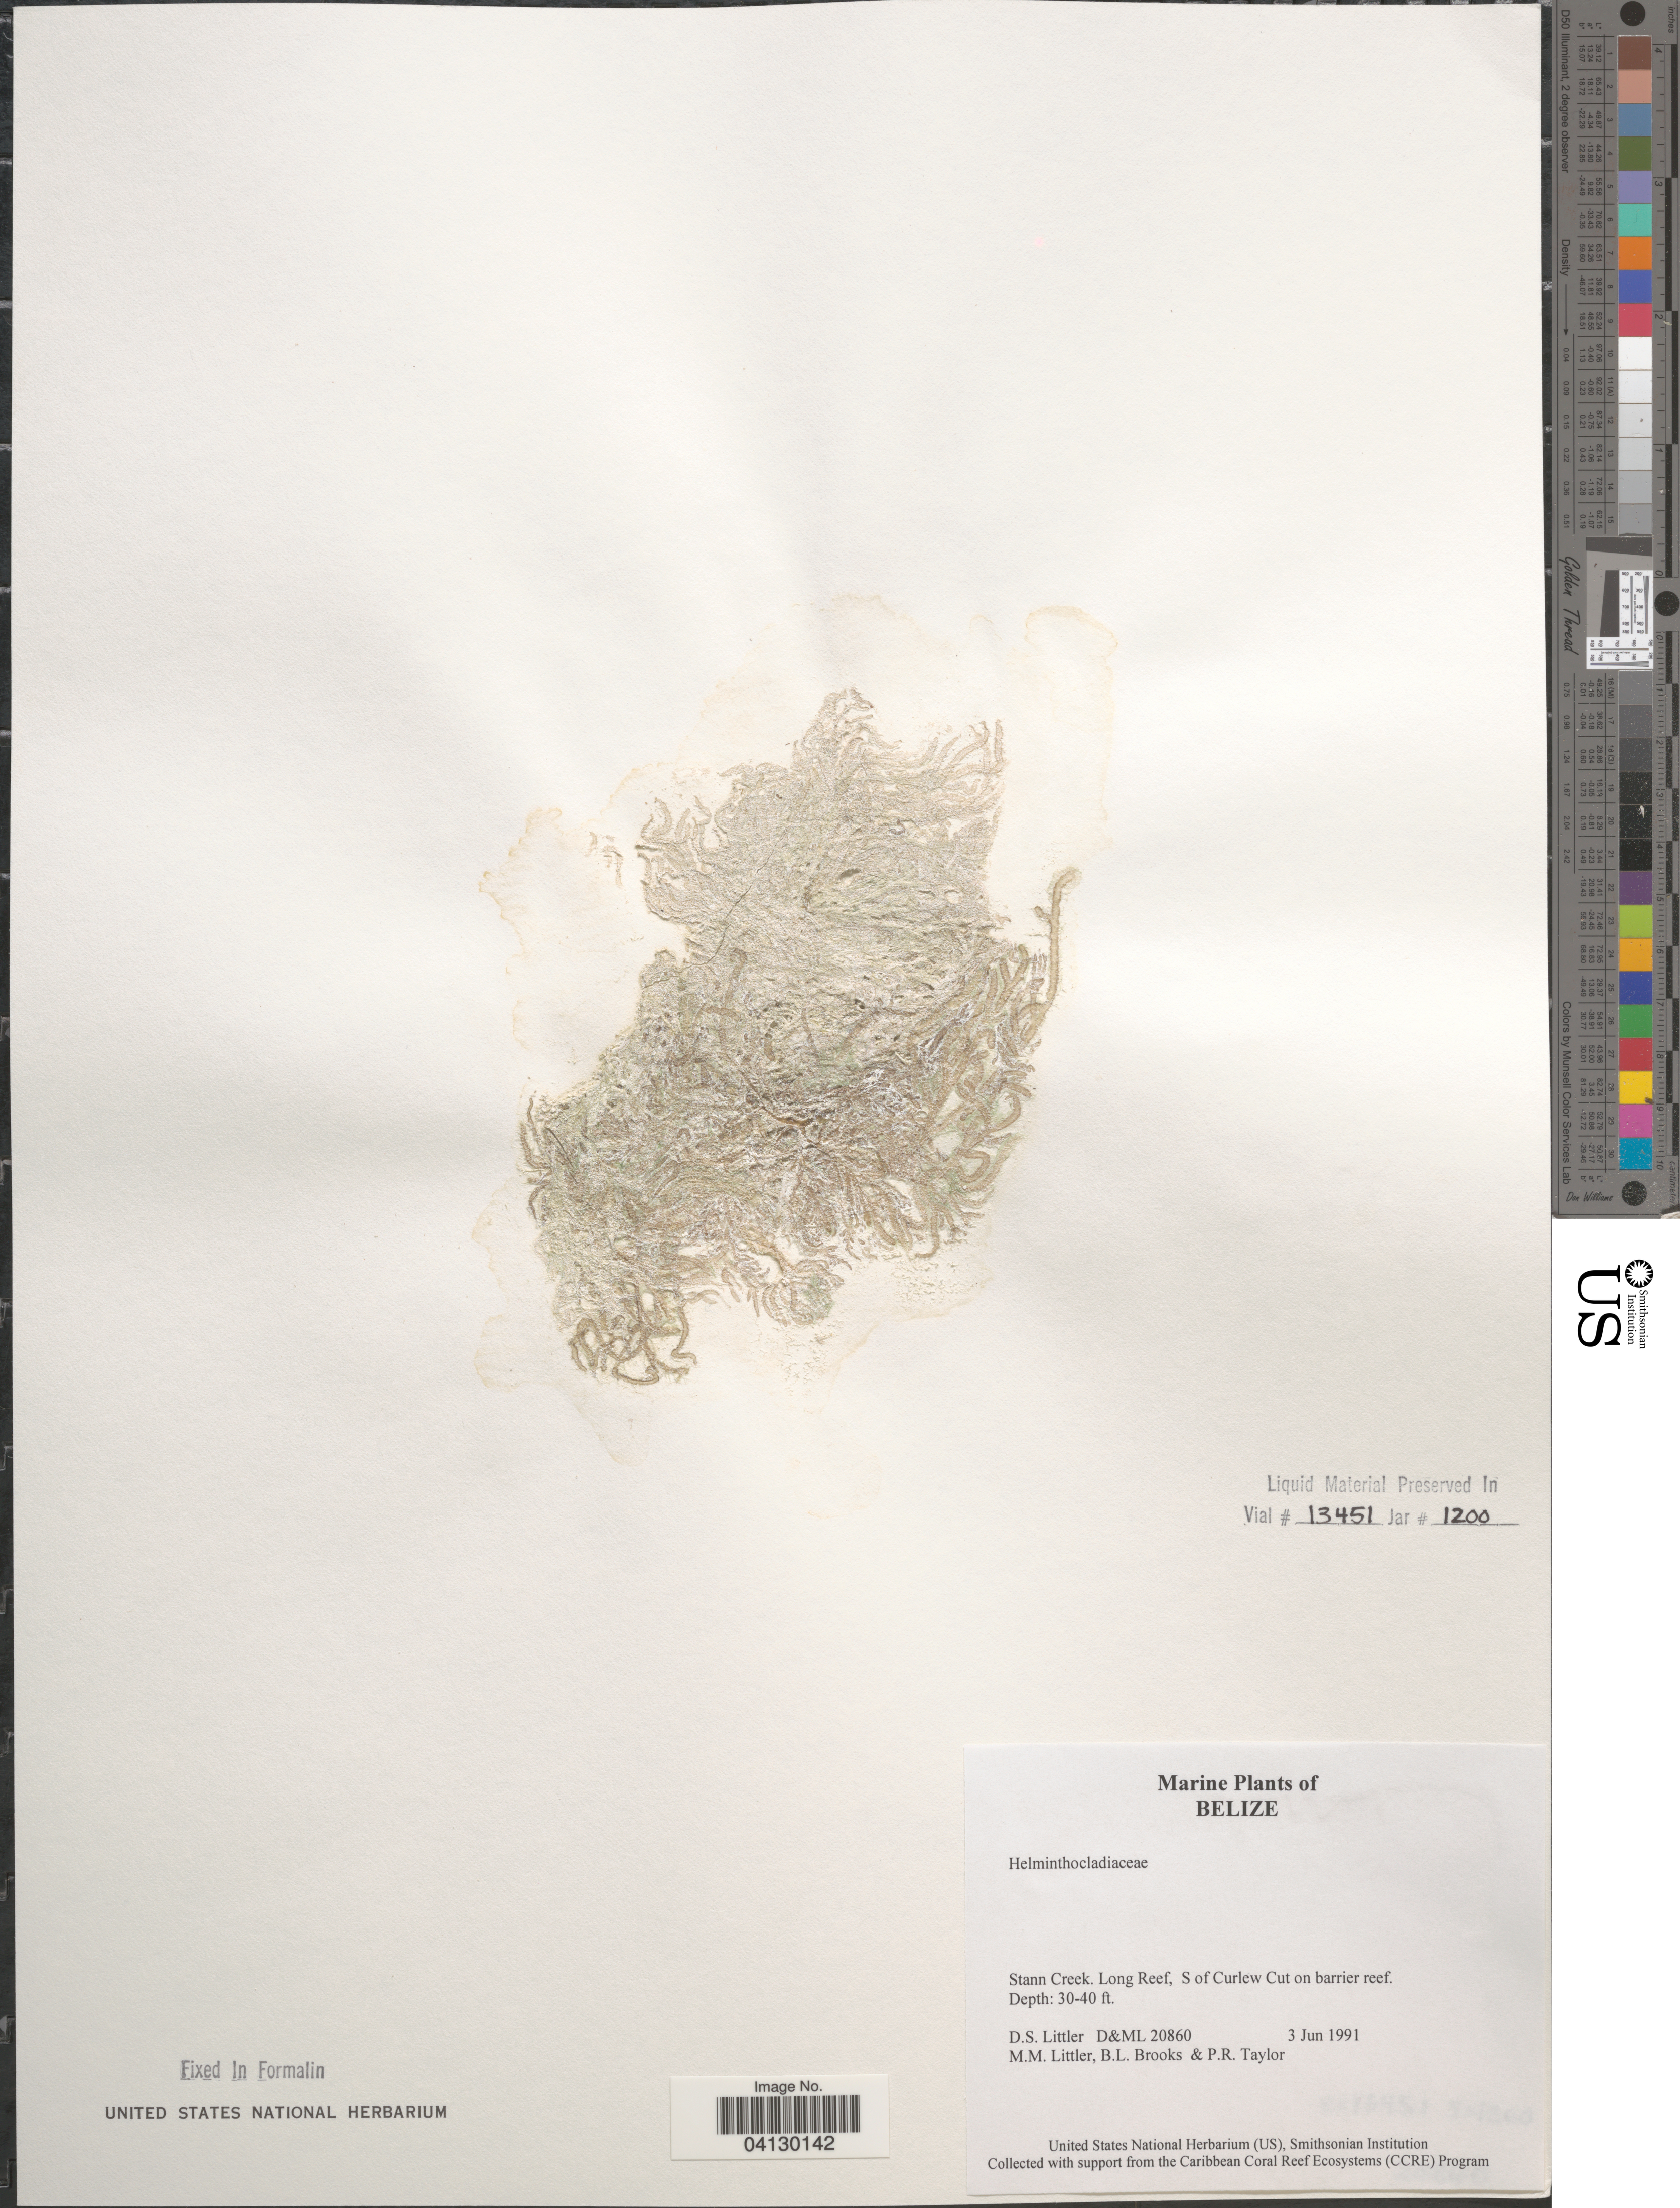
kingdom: Plantae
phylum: Rhodophyta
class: Florideophyceae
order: Corallinales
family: Corallinaceae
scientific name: Crustose Coralline Algae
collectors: D. S. Littler, B. Brooks & P. Taylor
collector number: D&ML 20860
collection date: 1991-06-03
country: Belize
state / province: Stann Creek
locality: Long Reef, S of Curlew Cut on barrier reef.